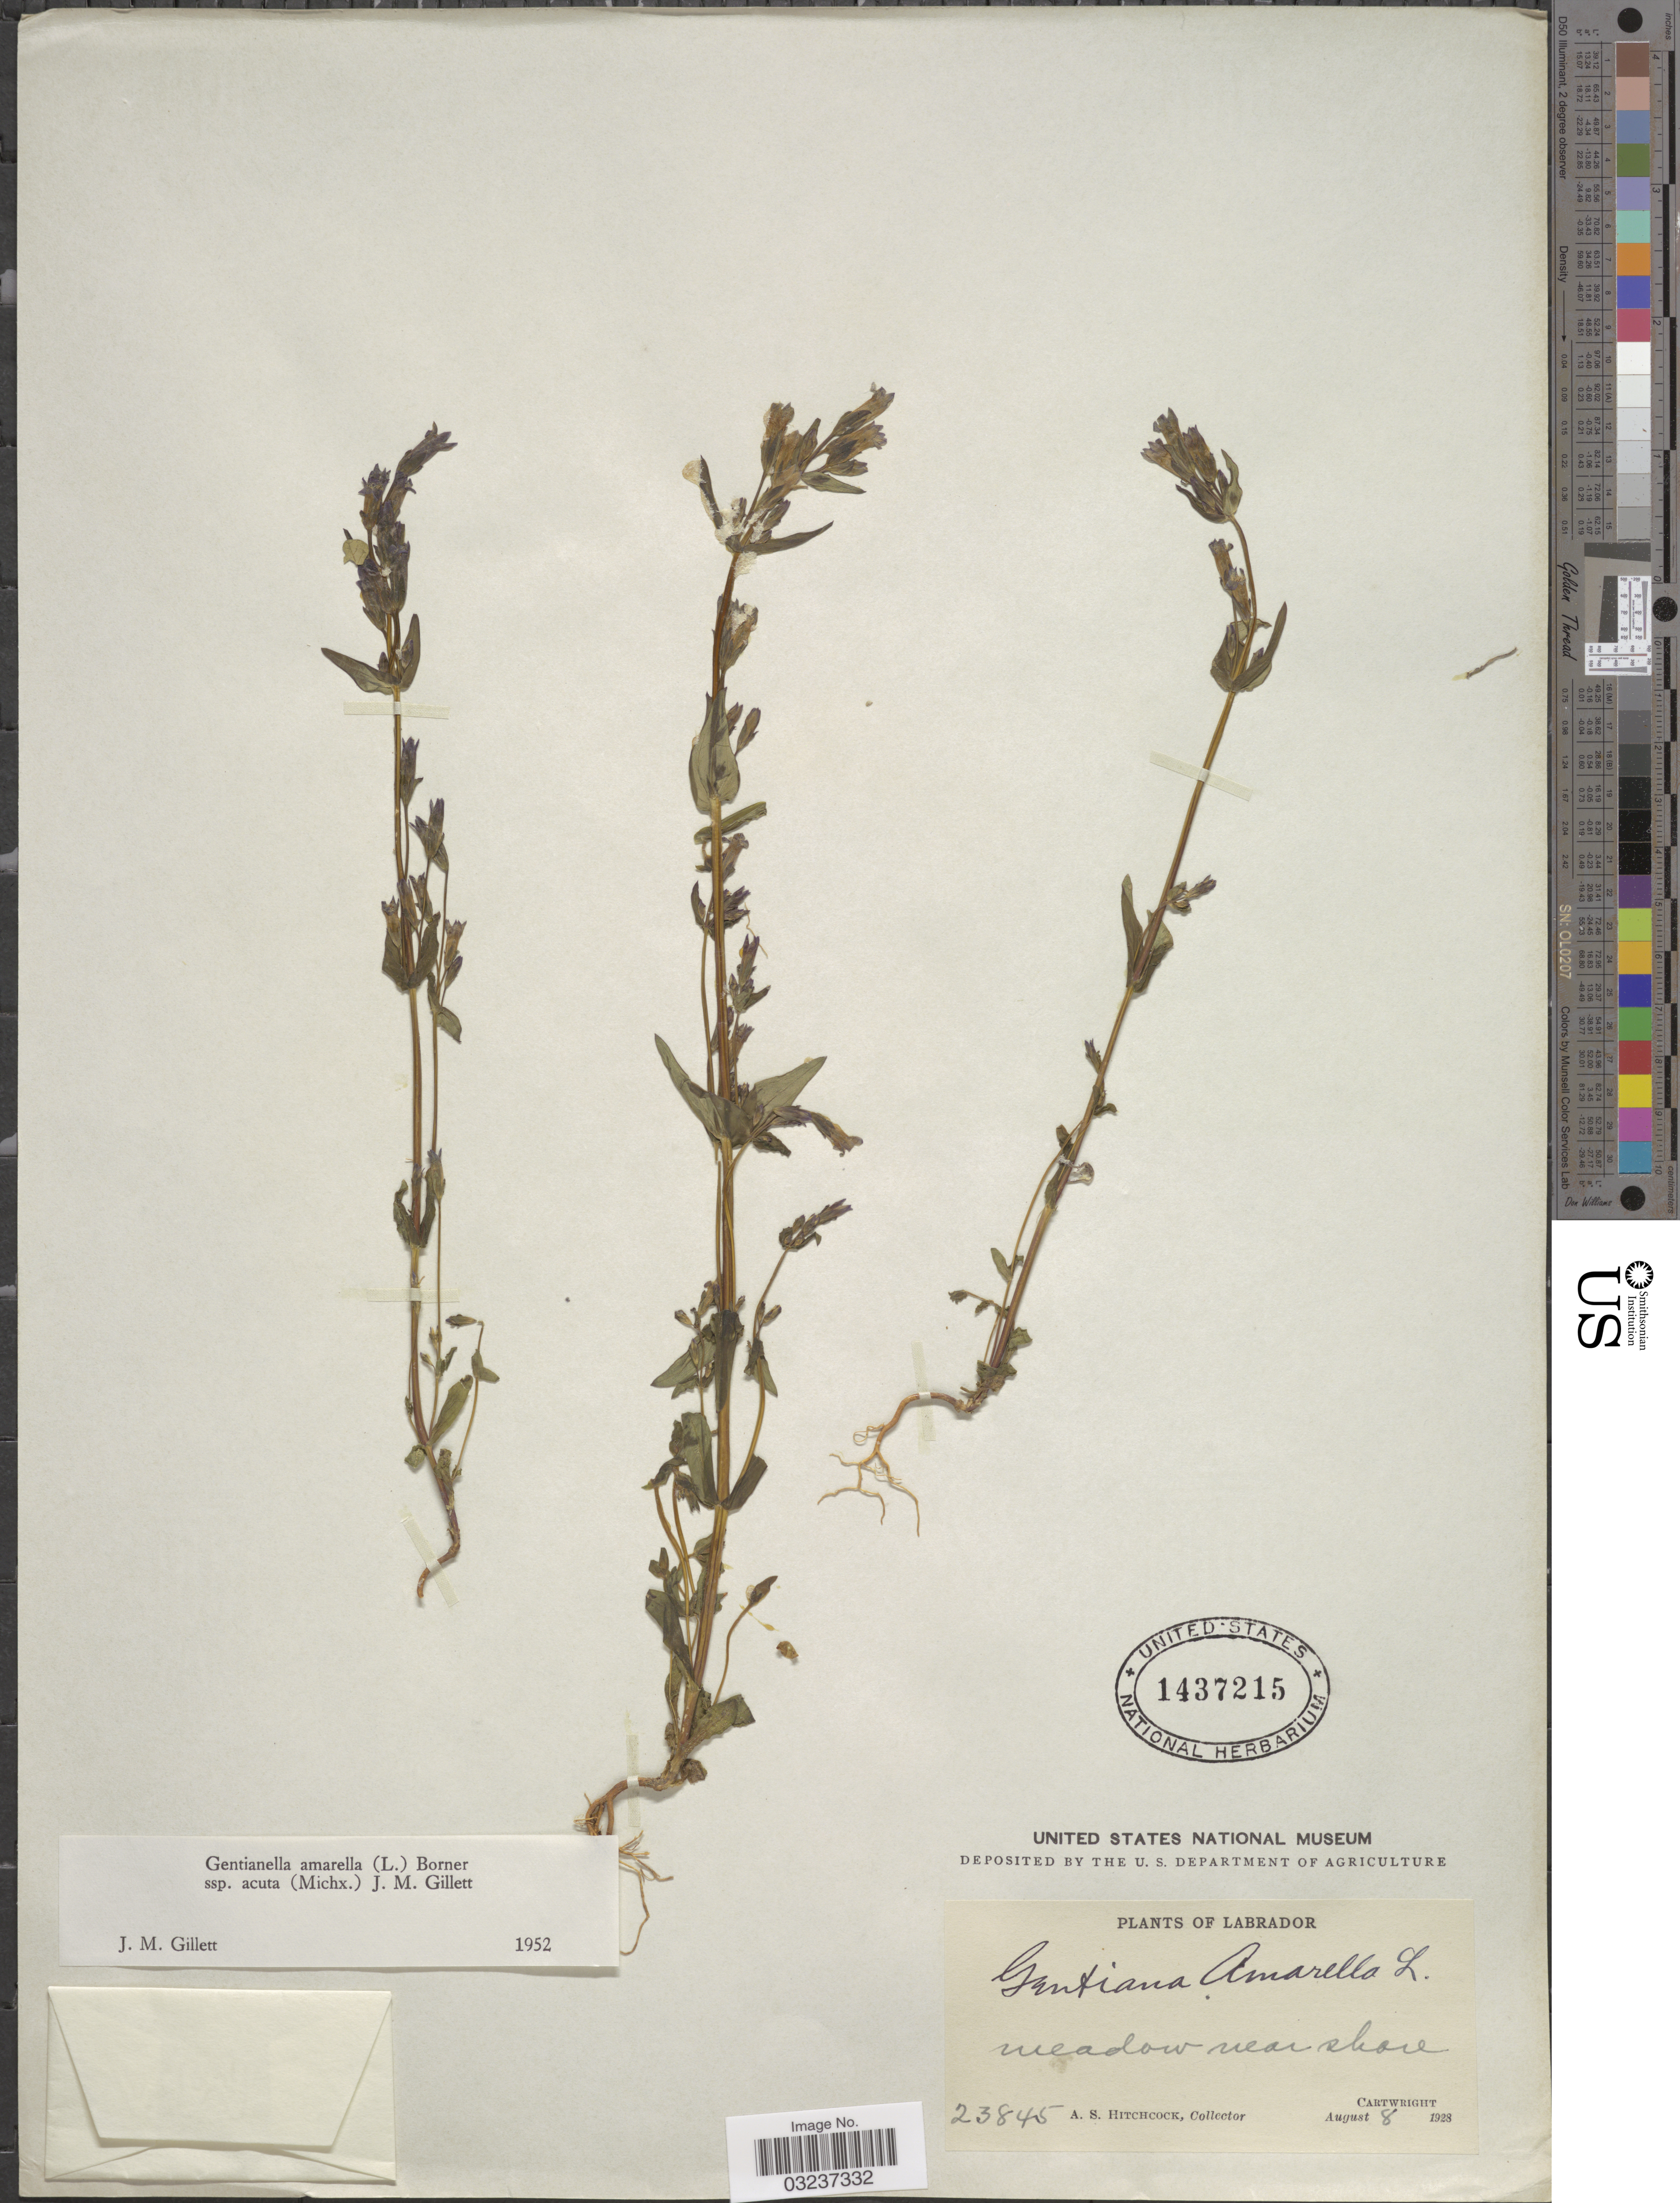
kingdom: Plantae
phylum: Tracheophyta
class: Magnoliopsida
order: Gentianales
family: Gentianaceae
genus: Gentianella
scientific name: Gentianella amarella subsp. acuta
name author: (Michx.) J.M. Gillett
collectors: A. S. Hitchcock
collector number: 23845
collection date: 1928-08-08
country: Canada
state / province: Newfoundland and Labrador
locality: Labrador. Cartwright.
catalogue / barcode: US 1437215